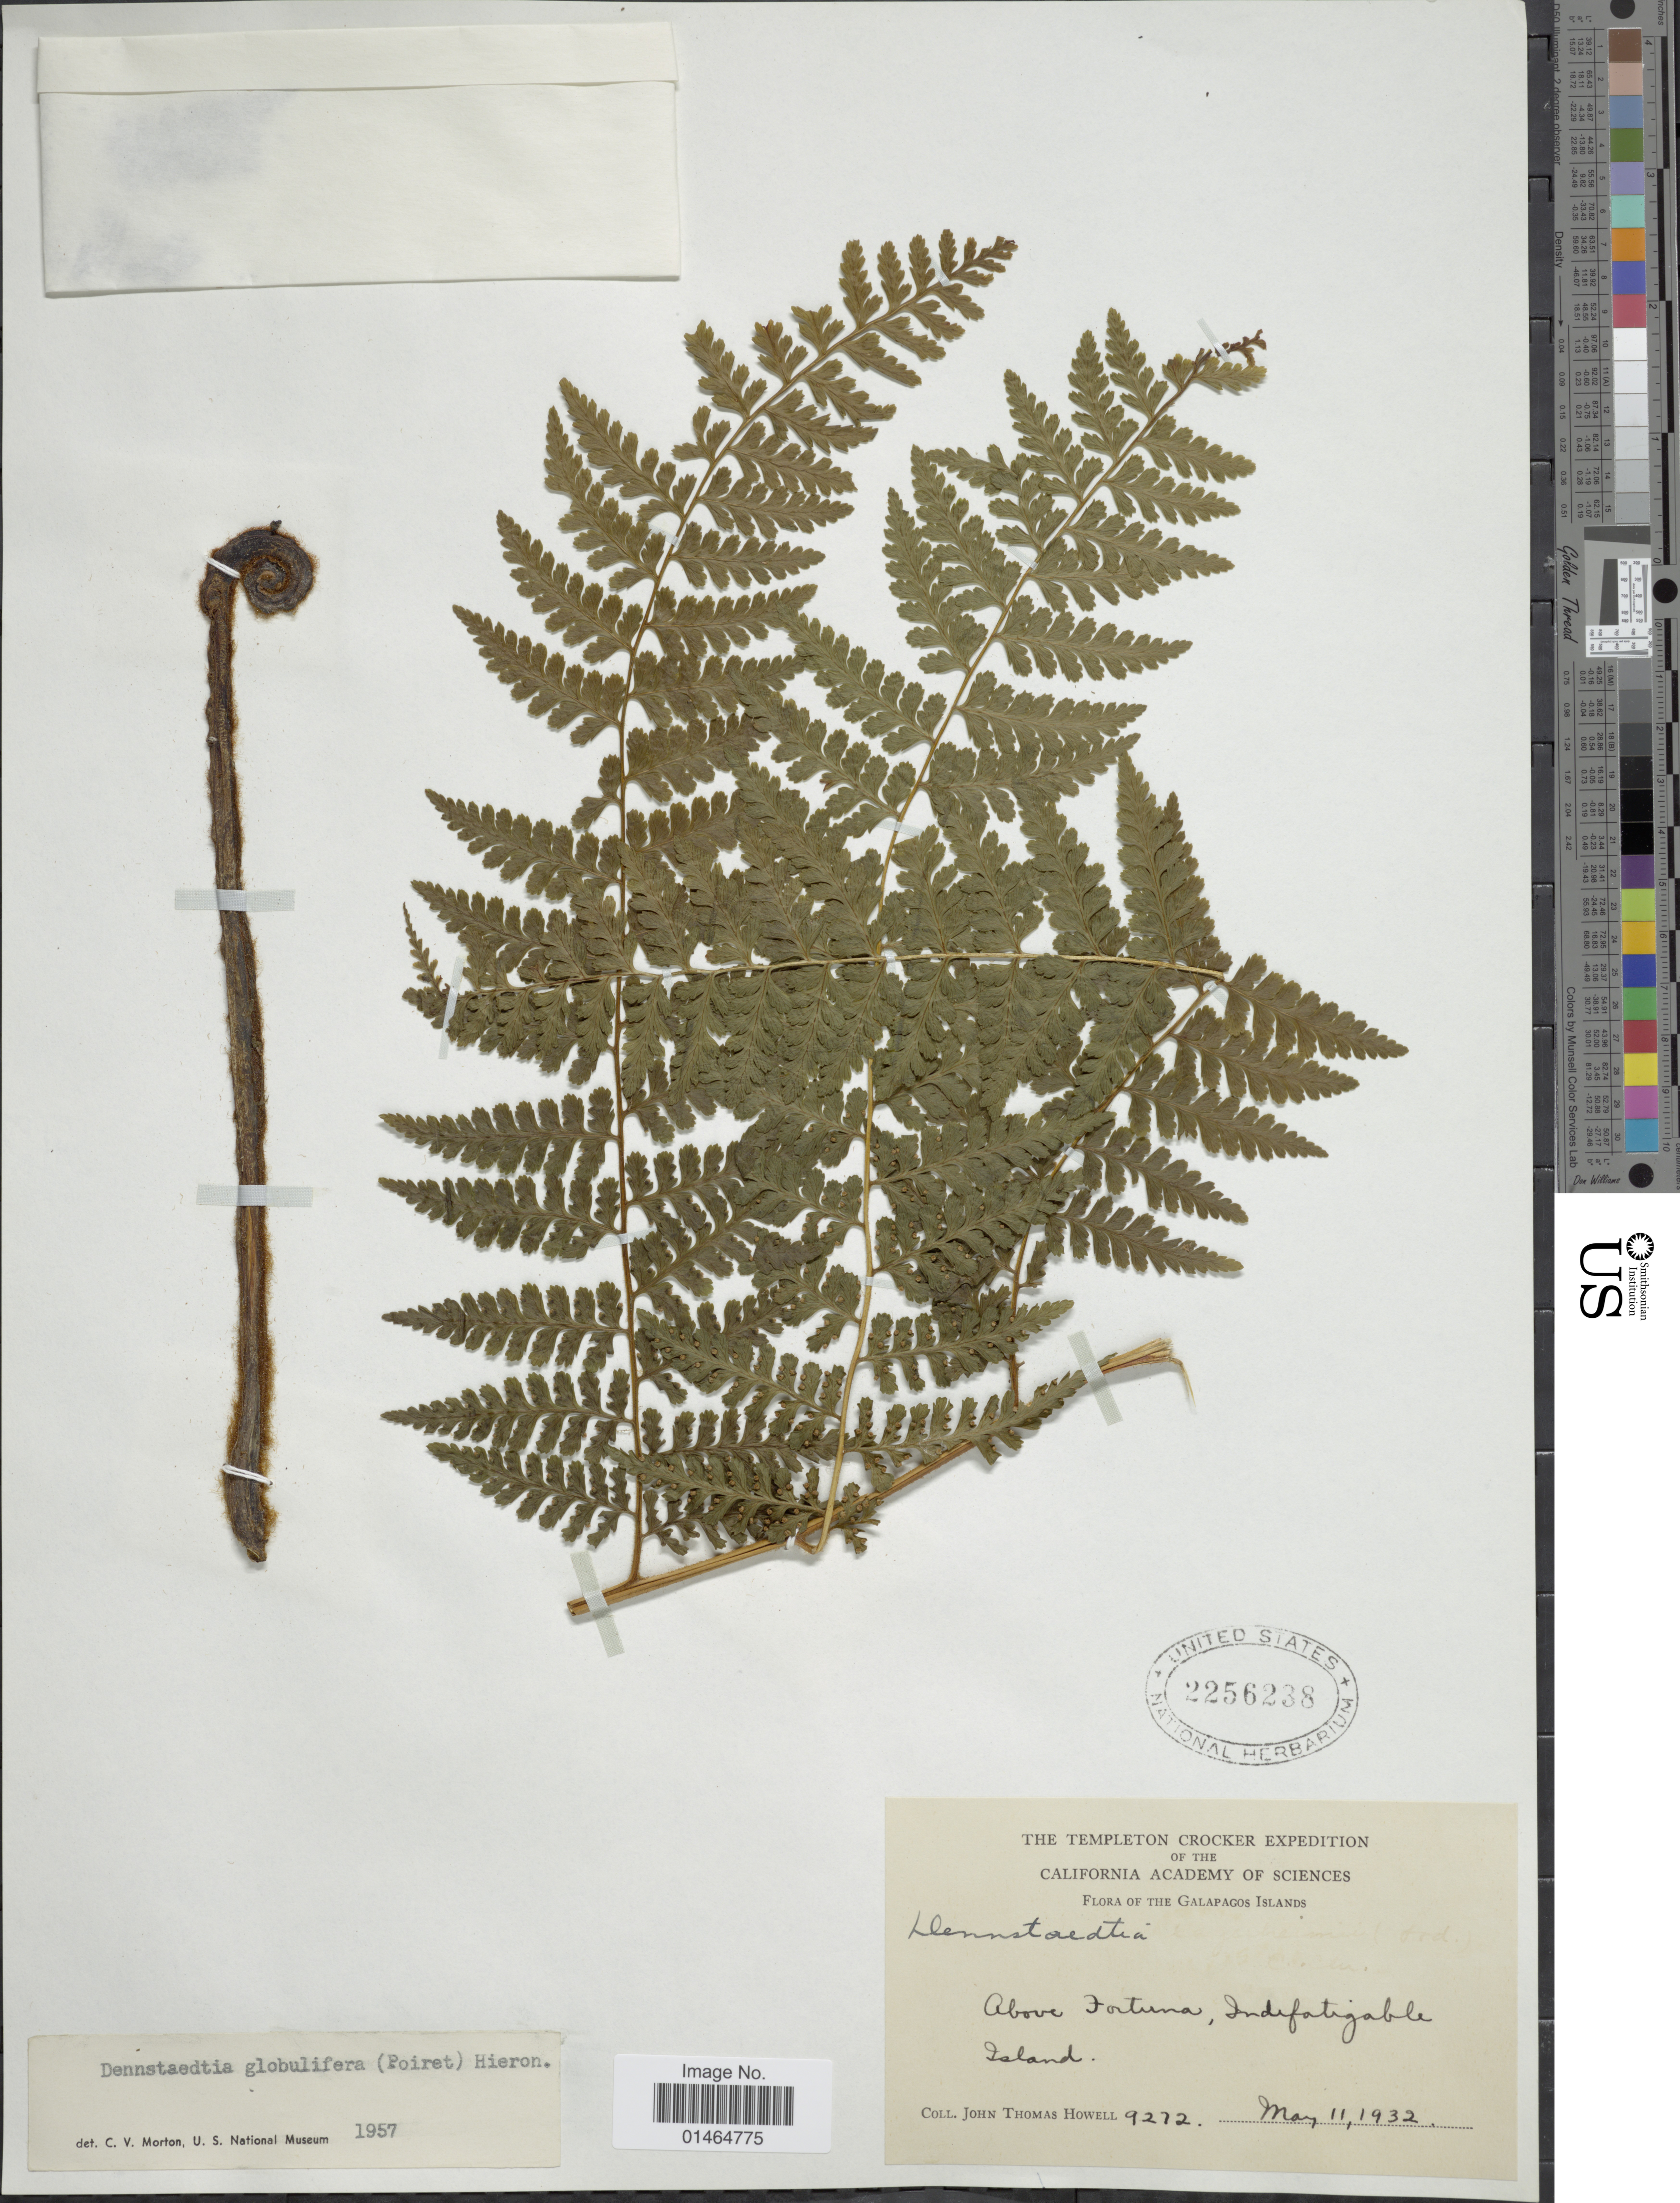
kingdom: Plantae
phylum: Tracheophyta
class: Polypodiopsida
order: Polypodiales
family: Dennstaedtiaceae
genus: Dennstaedtia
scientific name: Dennstaedtia globulifera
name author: (Poir.) Hieron.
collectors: J. T. Howell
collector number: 9272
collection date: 1932-05-11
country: Ecuador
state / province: Colón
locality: Galapagos Islands. Above Fortuna, Indefatigable Island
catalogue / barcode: US 2256238